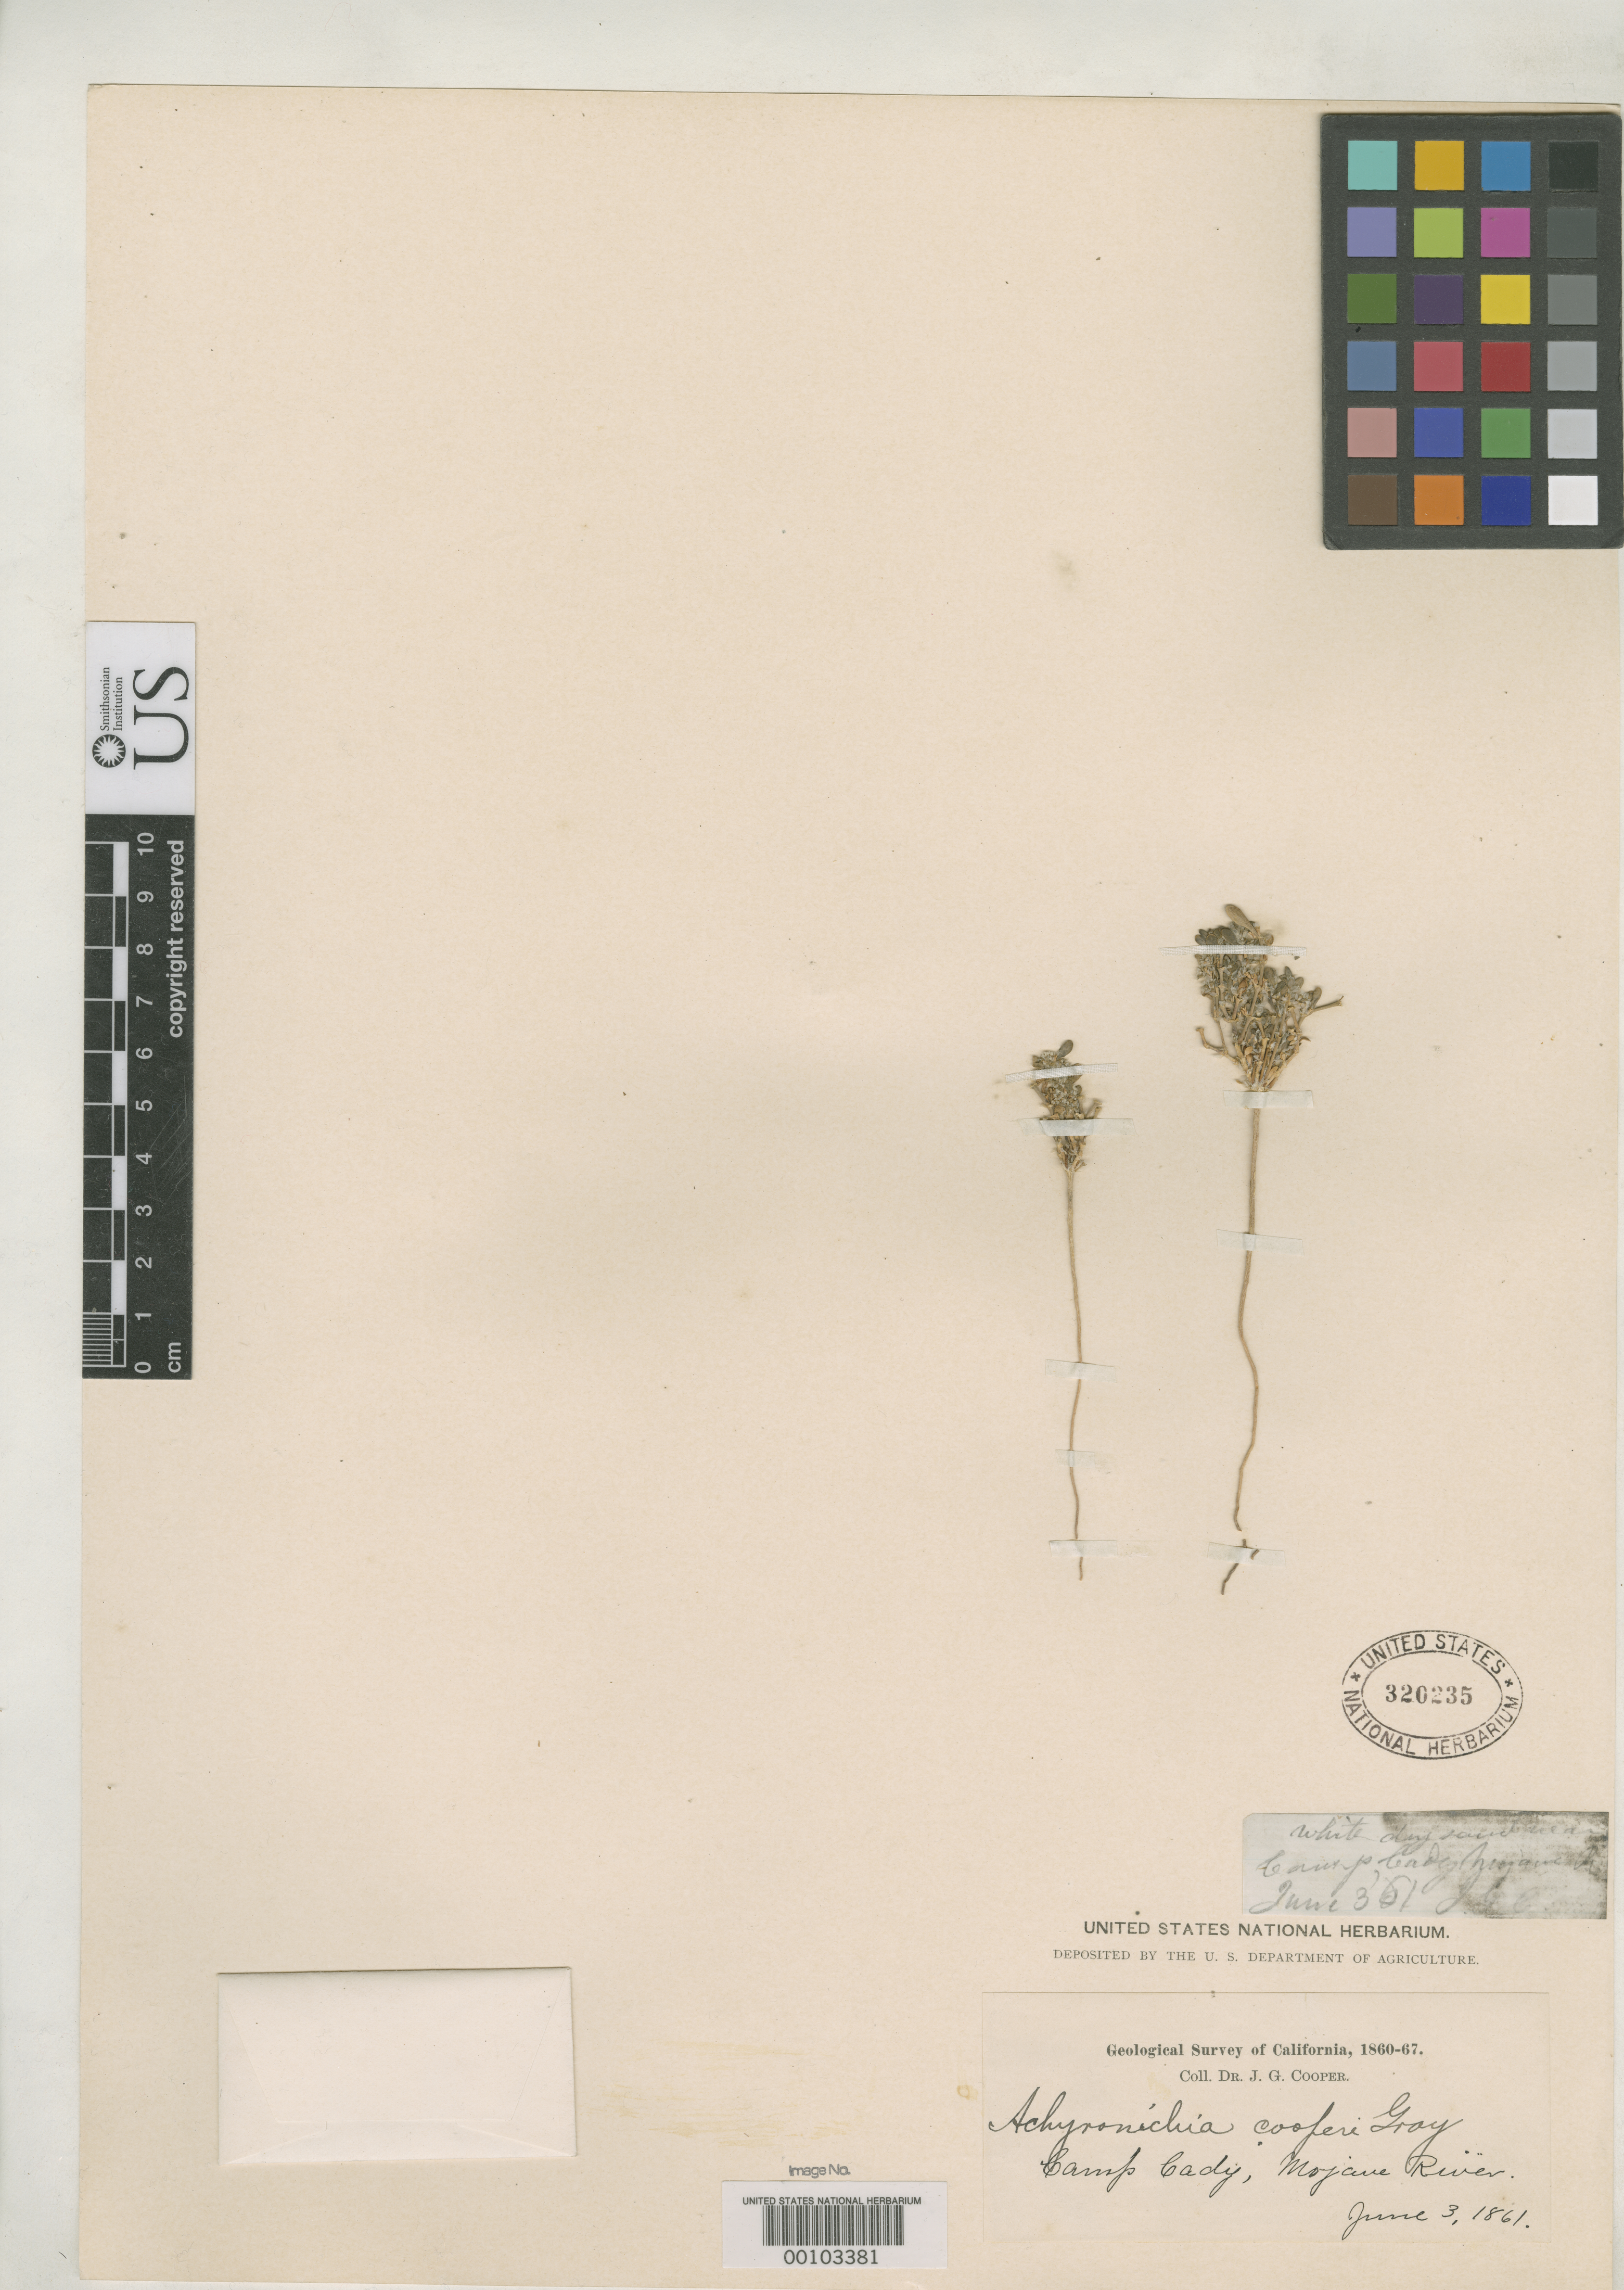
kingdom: Plantae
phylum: Tracheophyta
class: Magnoliopsida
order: Caryophyllales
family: Caryophyllaceae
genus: Achyronychia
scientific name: Achyronychia cooperi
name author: A. Gray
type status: Isotype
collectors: J. G. Cooper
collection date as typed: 03 Jun 1861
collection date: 1861-06-03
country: United States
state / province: California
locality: Camp Lady, Mojove River.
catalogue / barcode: US 320235